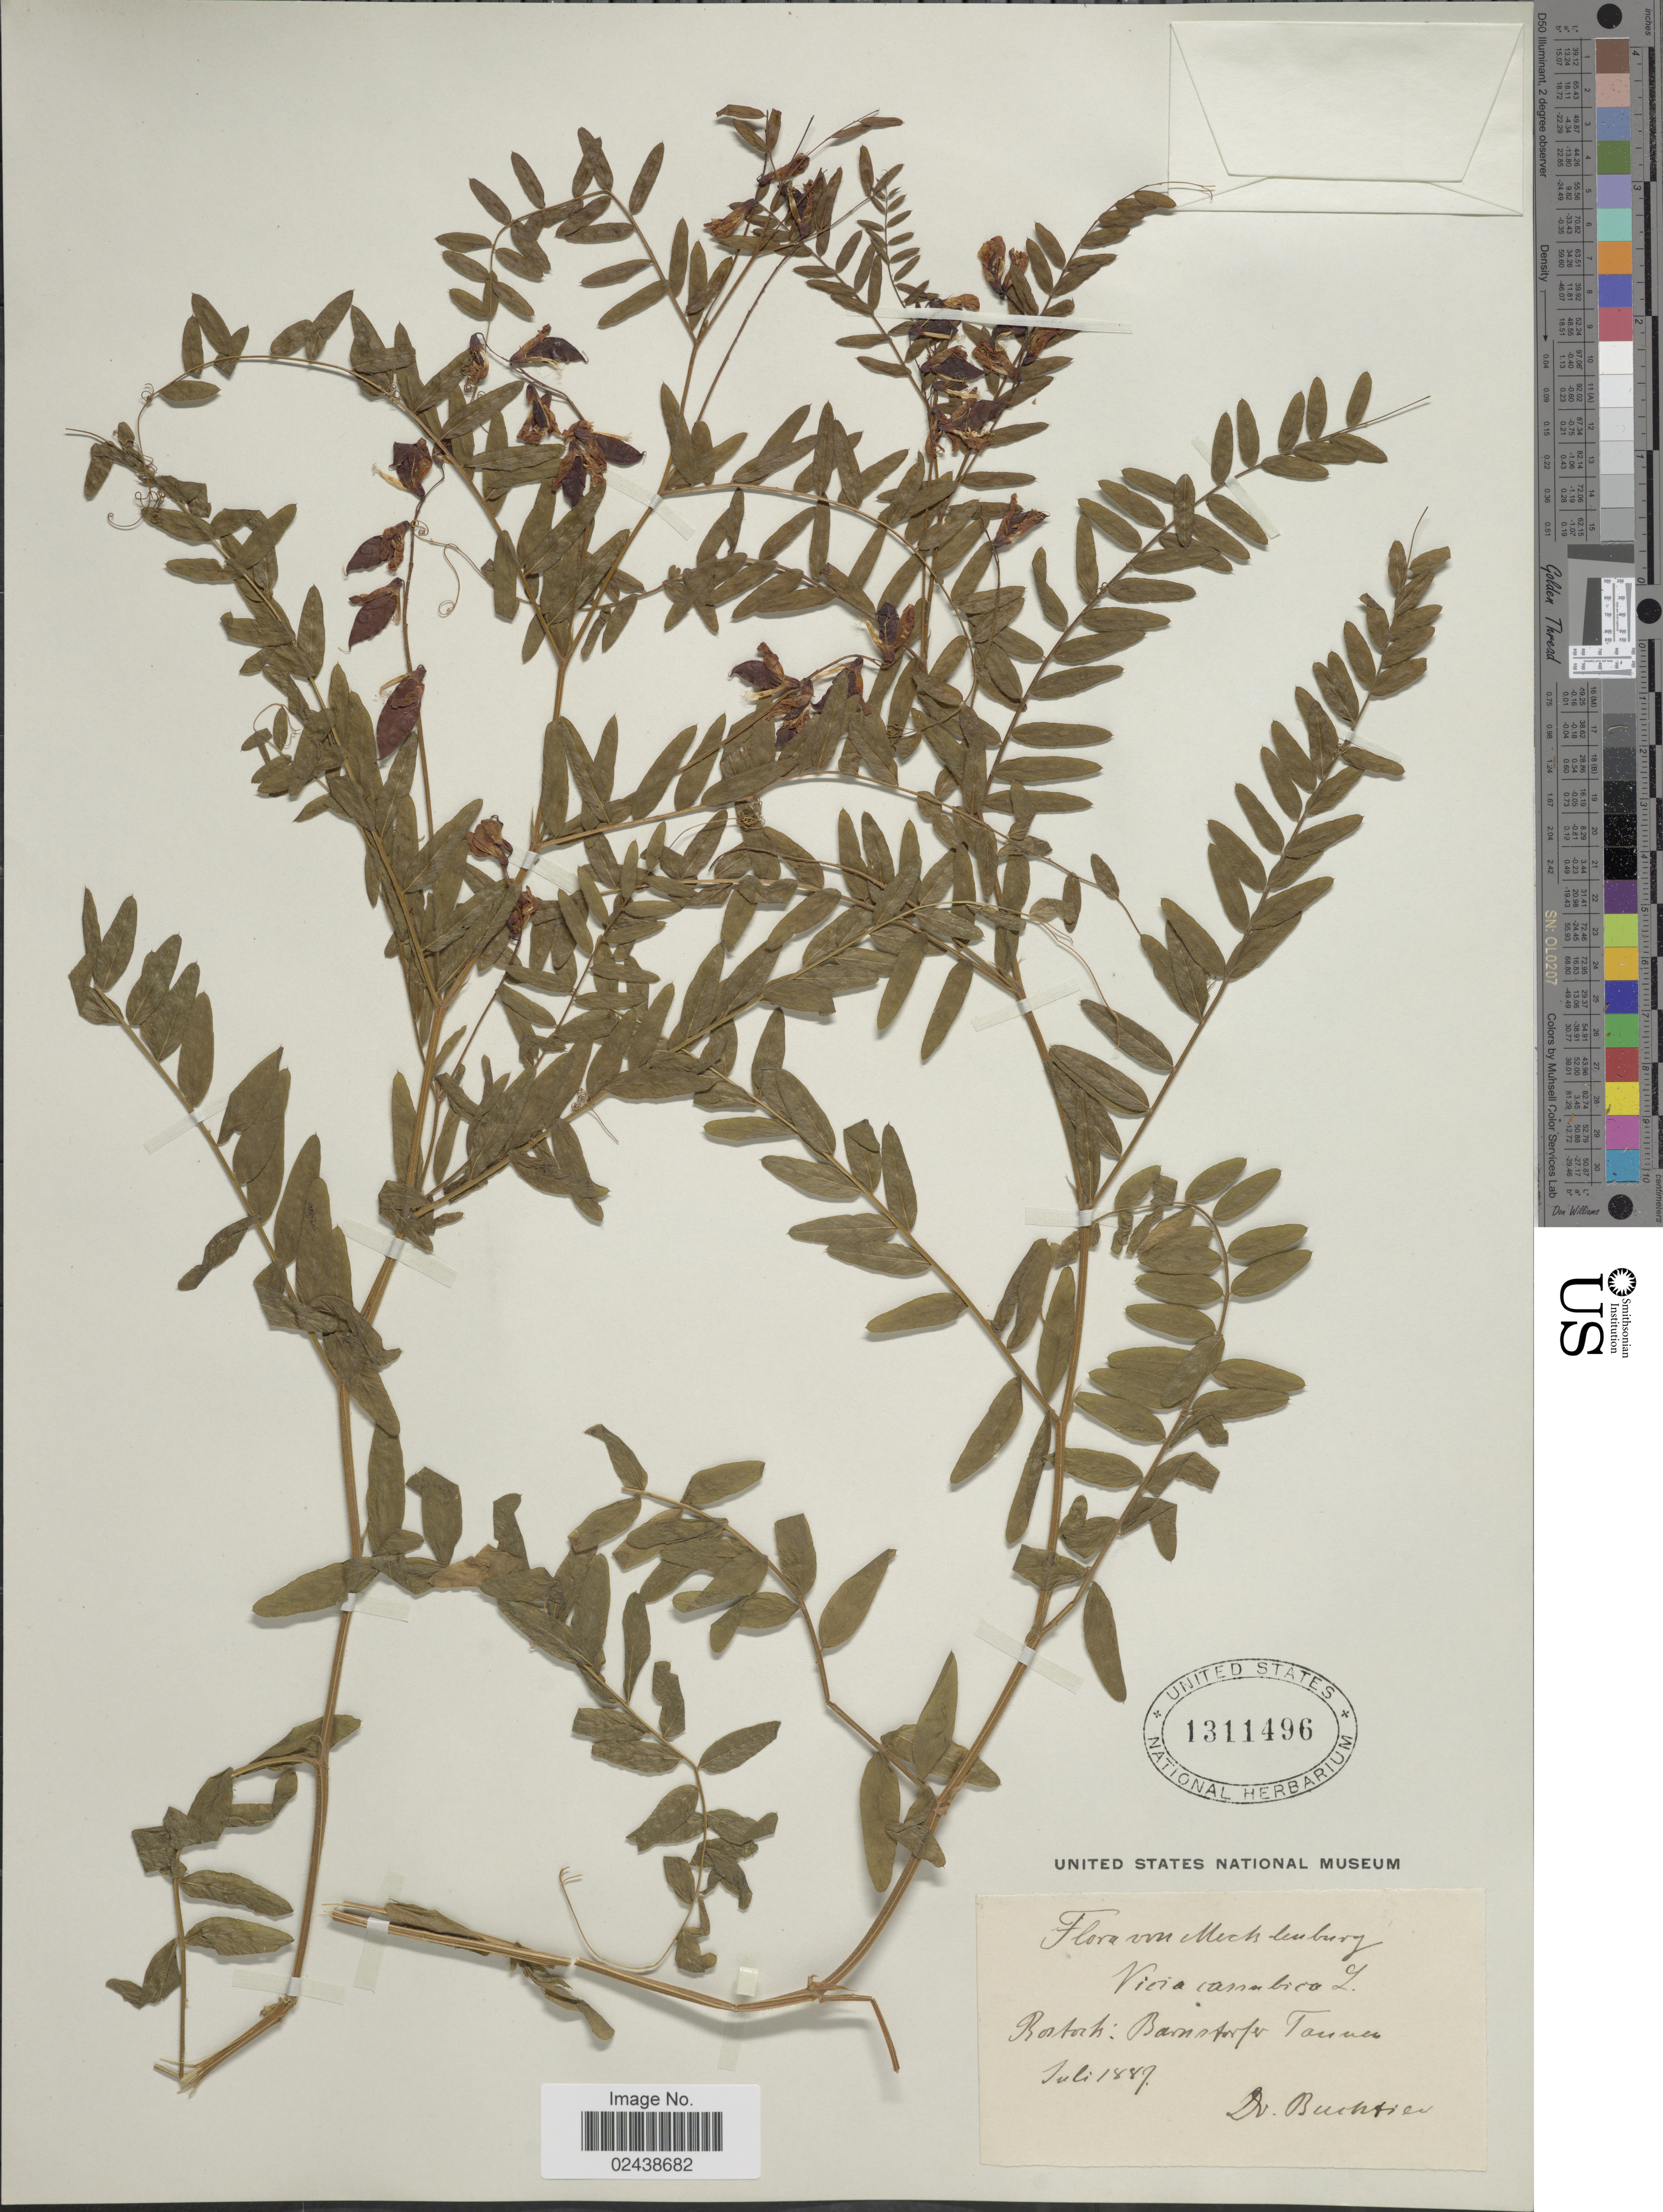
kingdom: Plantae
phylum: Tracheophyta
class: Magnoliopsida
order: Fabales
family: Fabaceae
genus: Vicia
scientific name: Vicia cassubica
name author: L.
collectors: Buchtien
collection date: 1889-07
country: Germany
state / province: Mecklenburg-Vorpommern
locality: Mecklenburg. Rostock: Barnstrorfe Tarnen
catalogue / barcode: US 1311496